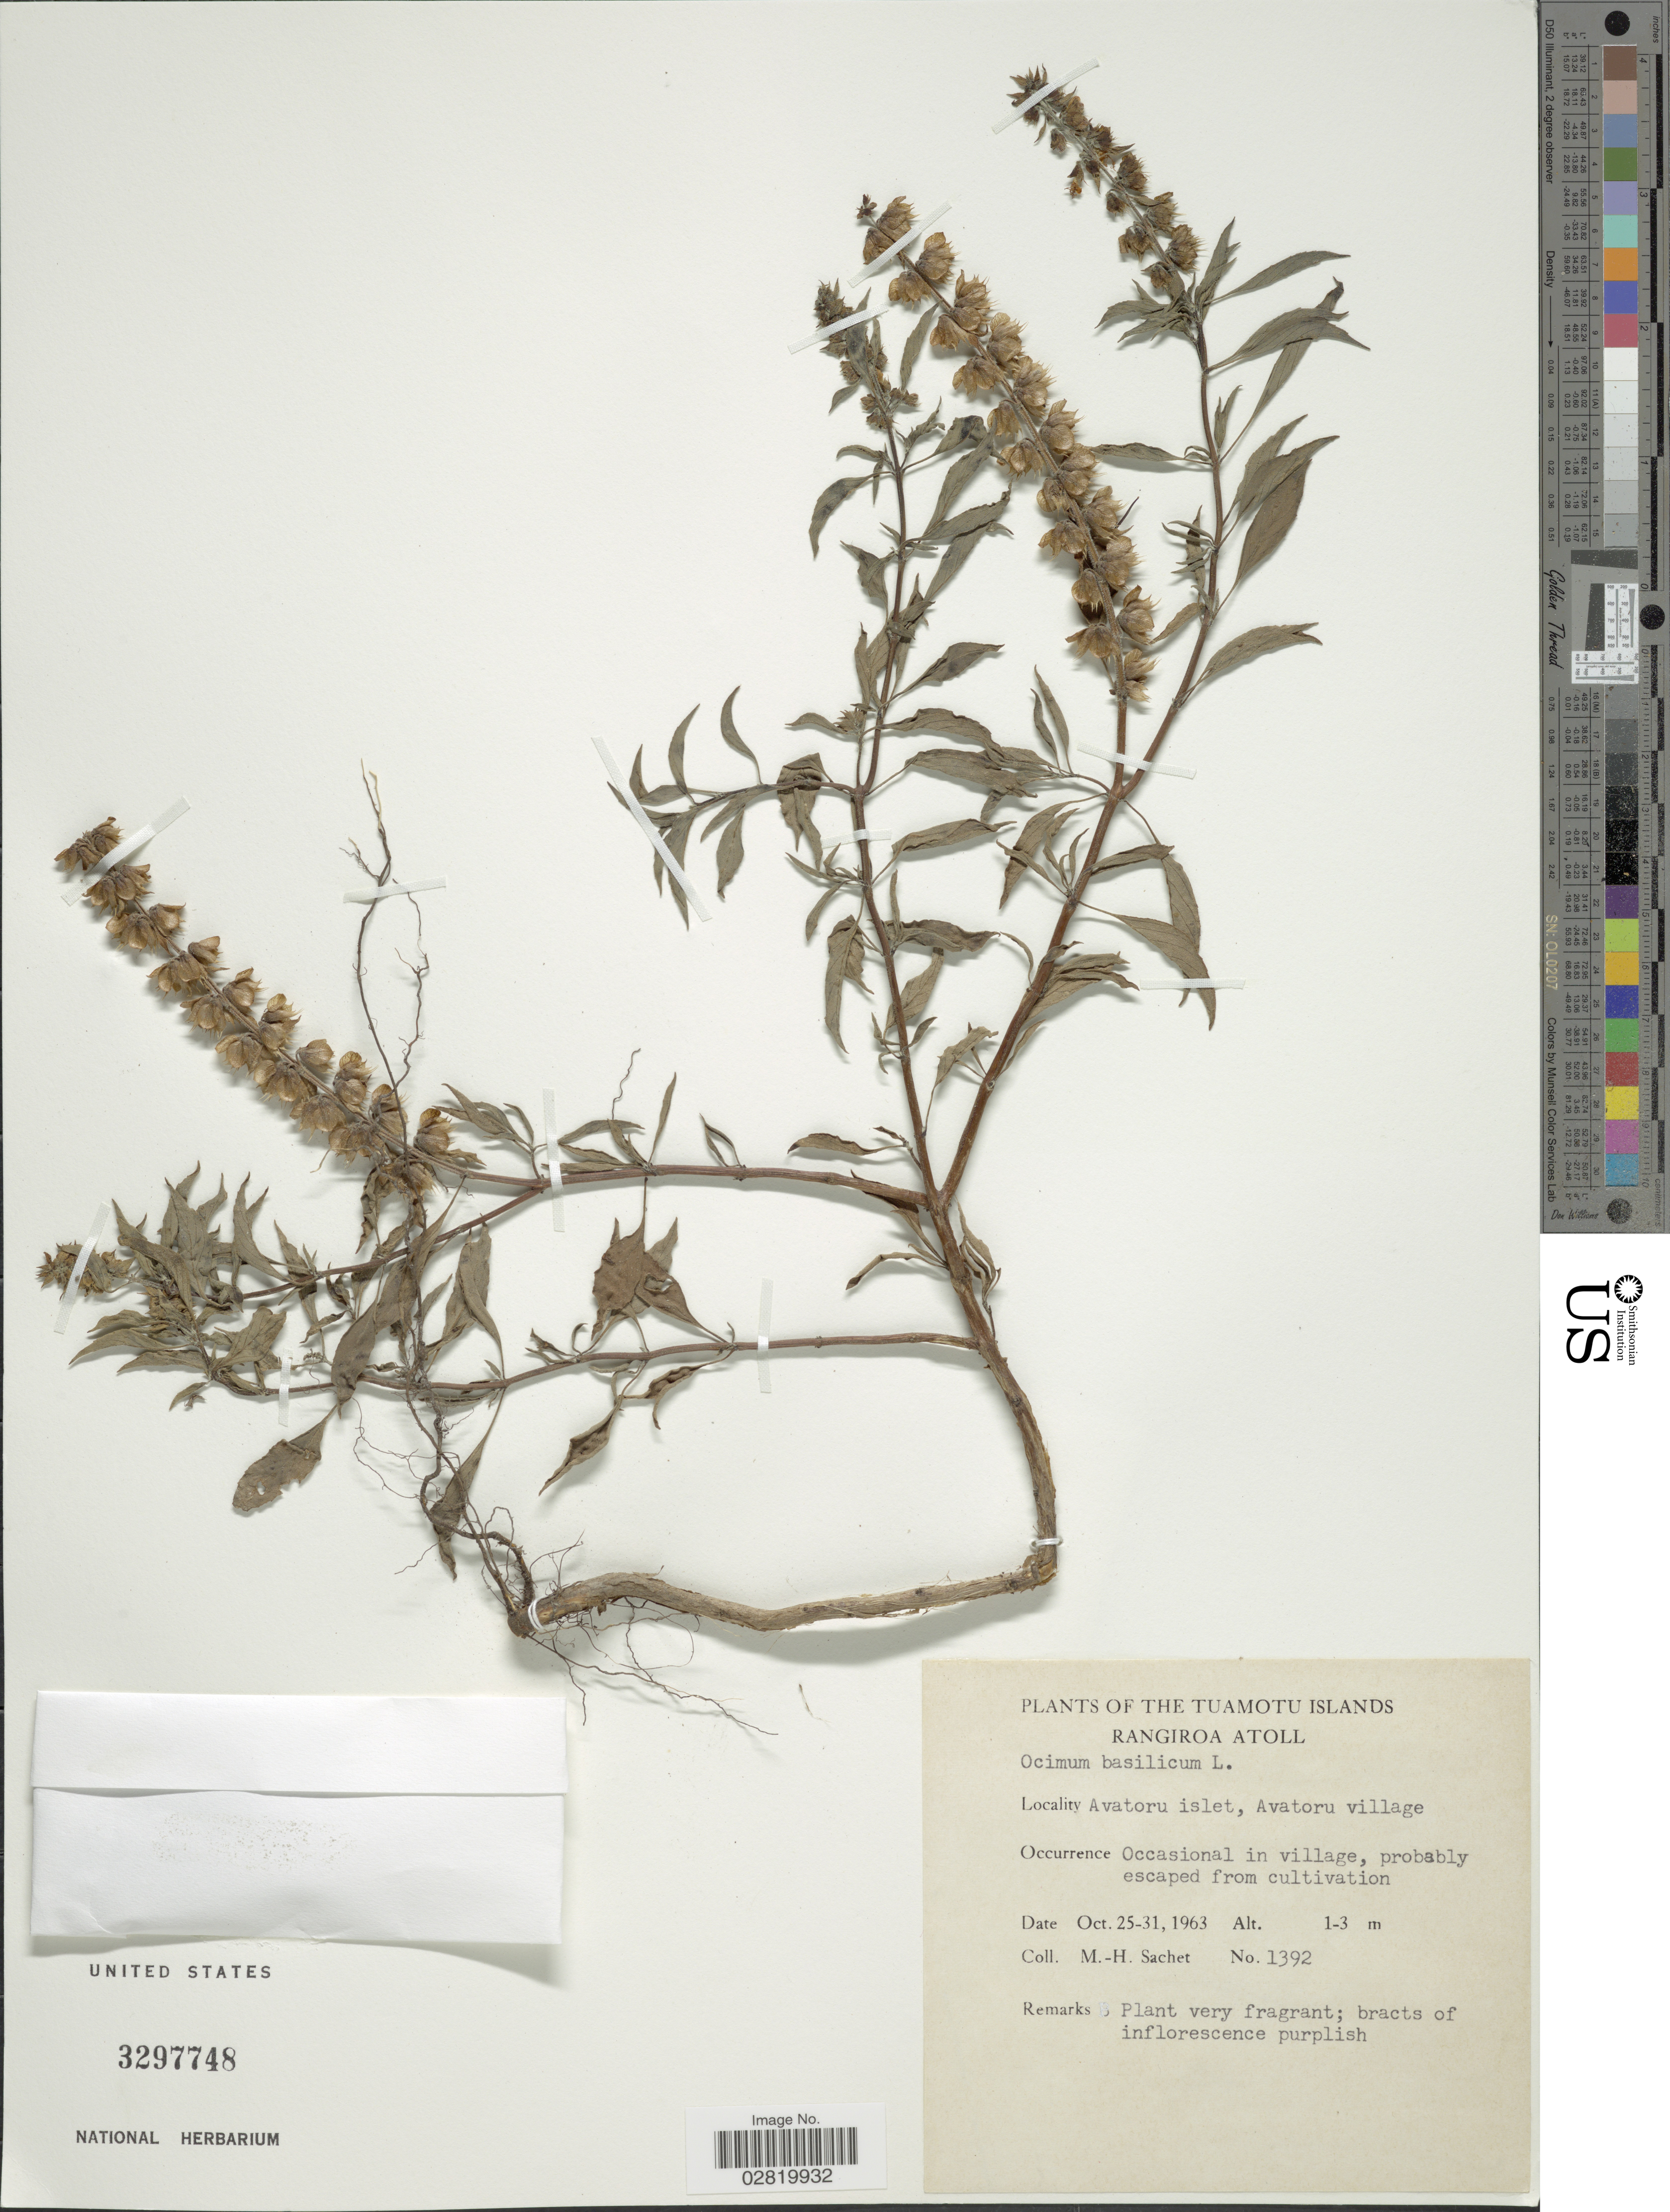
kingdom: Plantae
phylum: Tracheophyta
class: Magnoliopsida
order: Lamiales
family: Lamiaceae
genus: Ocimum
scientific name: Ocimum basilicum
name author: L.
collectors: M.-H. Sachet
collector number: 1392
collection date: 1963-10-25/1963-10-31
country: French Polynesia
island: Rangiroa [Deans] Atoll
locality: The Tuamotu Islands, Rangiroa Atoll, Avatoru islet, Avatoru village.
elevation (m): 1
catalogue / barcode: US 3297748